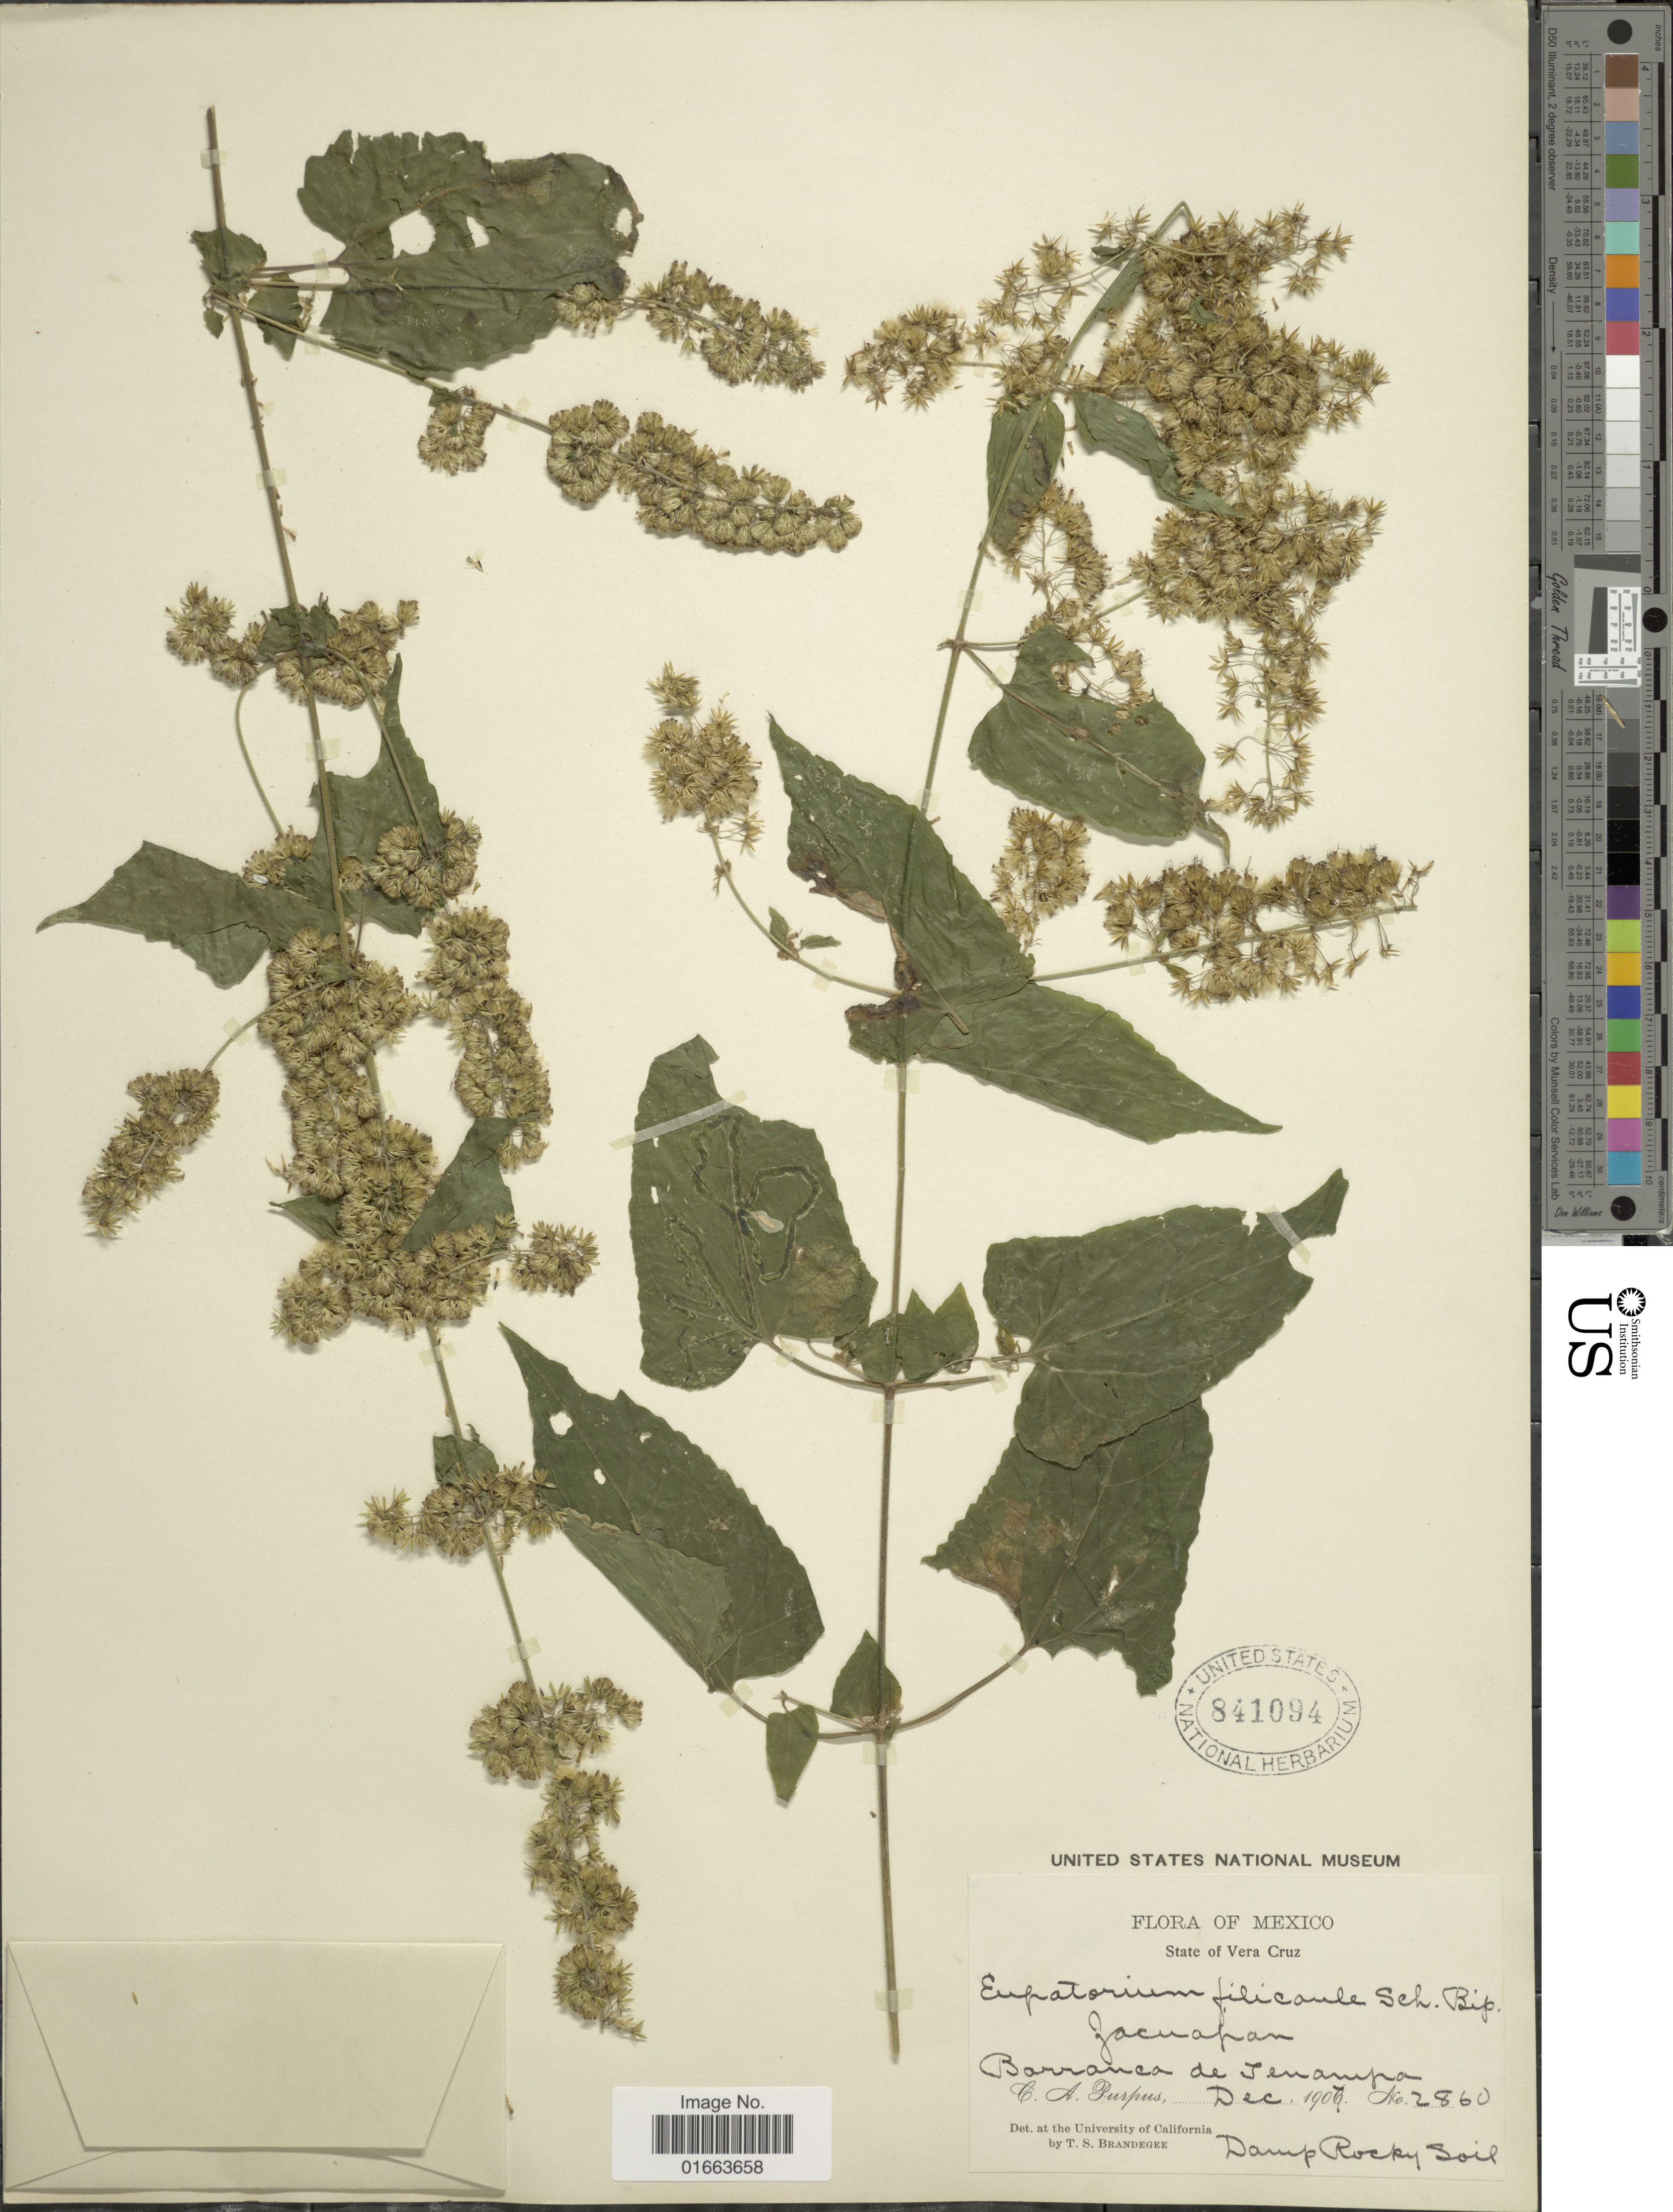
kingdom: Plantae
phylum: Tracheophyta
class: Magnoliopsida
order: Asterales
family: Asteraceae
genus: Koanophyllon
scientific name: Koanophyllon solidaginoides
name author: (Kunth) R.M. King & H. Rob.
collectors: C. A. Purpus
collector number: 2860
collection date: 1907-12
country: Mexico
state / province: Veracruz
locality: Vera Cruz, Zacuapan, Barranca de Tenampa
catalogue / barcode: US 841094